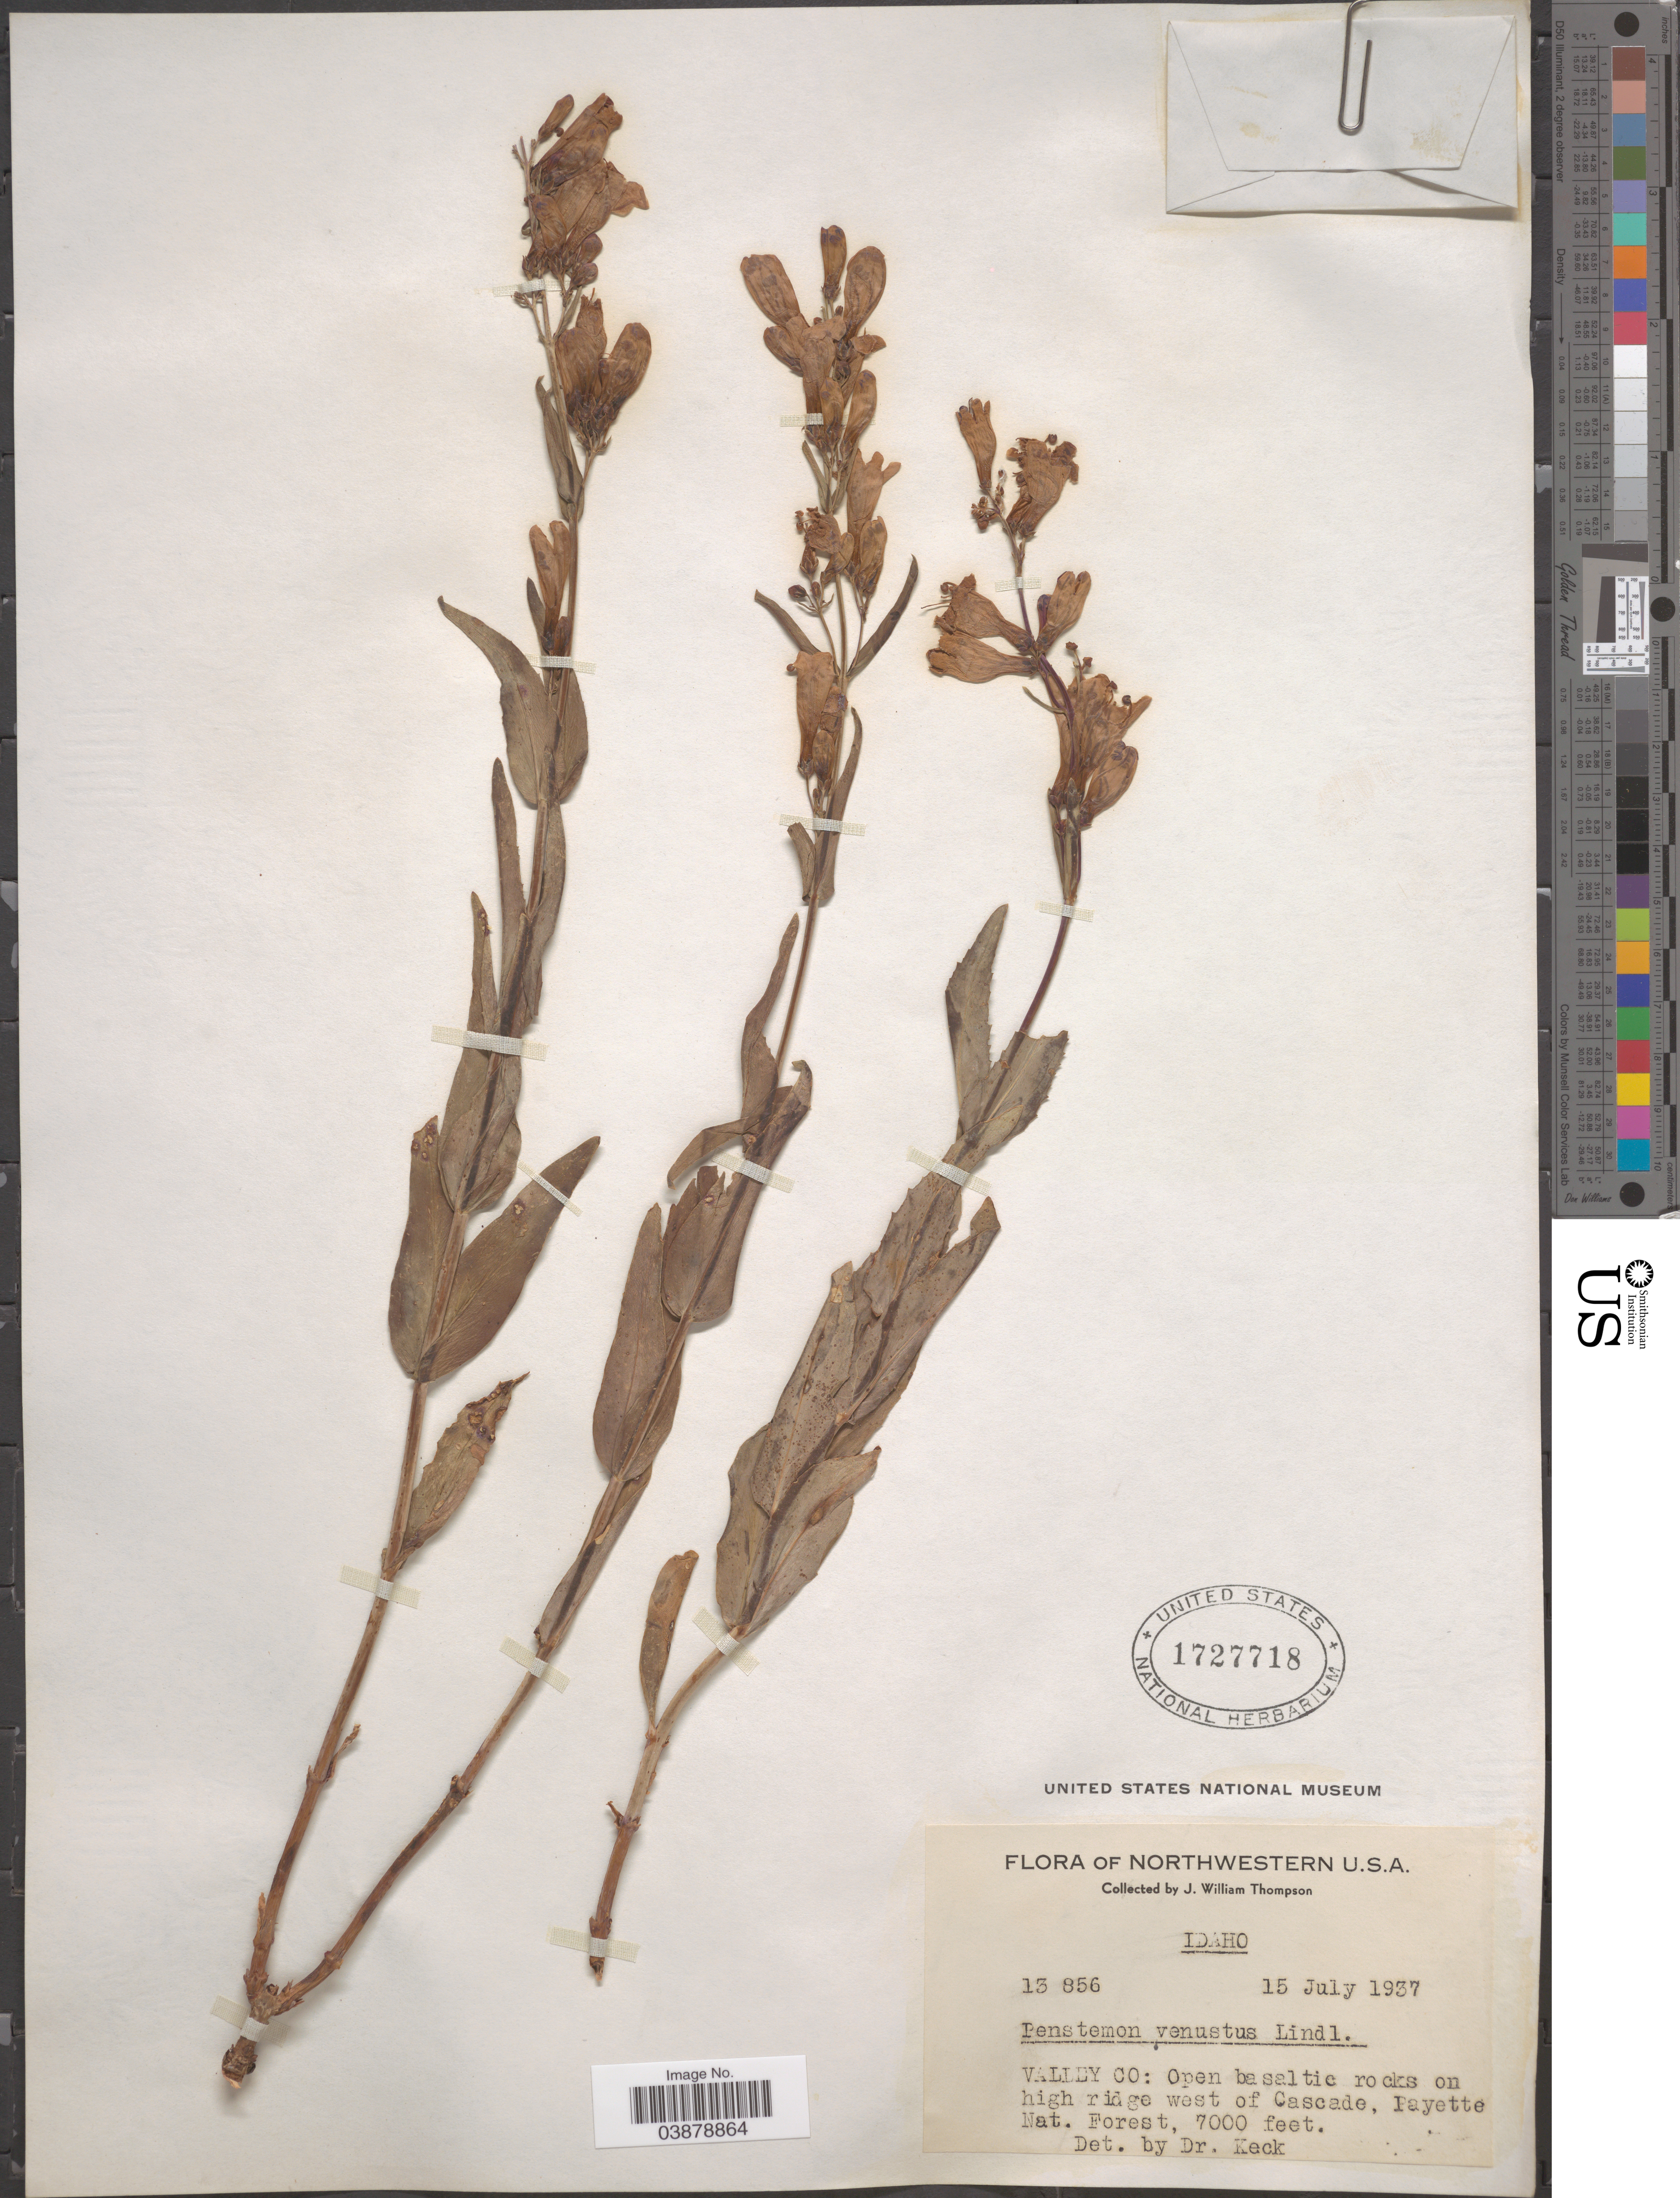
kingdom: Plantae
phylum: Tracheophyta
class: Magnoliopsida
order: Lamiales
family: Plantaginaceae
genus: Penstemon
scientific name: Penstemon venustus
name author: Douglas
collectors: J. W. Thompson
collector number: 13856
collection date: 1937-07-15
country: United States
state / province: Idaho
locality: Northwestern U.S.A. Valley Co: Open basaltic rocks on high ridge west of Cascade. Payette Nat. Forest.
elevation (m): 2134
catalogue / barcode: US 1727718